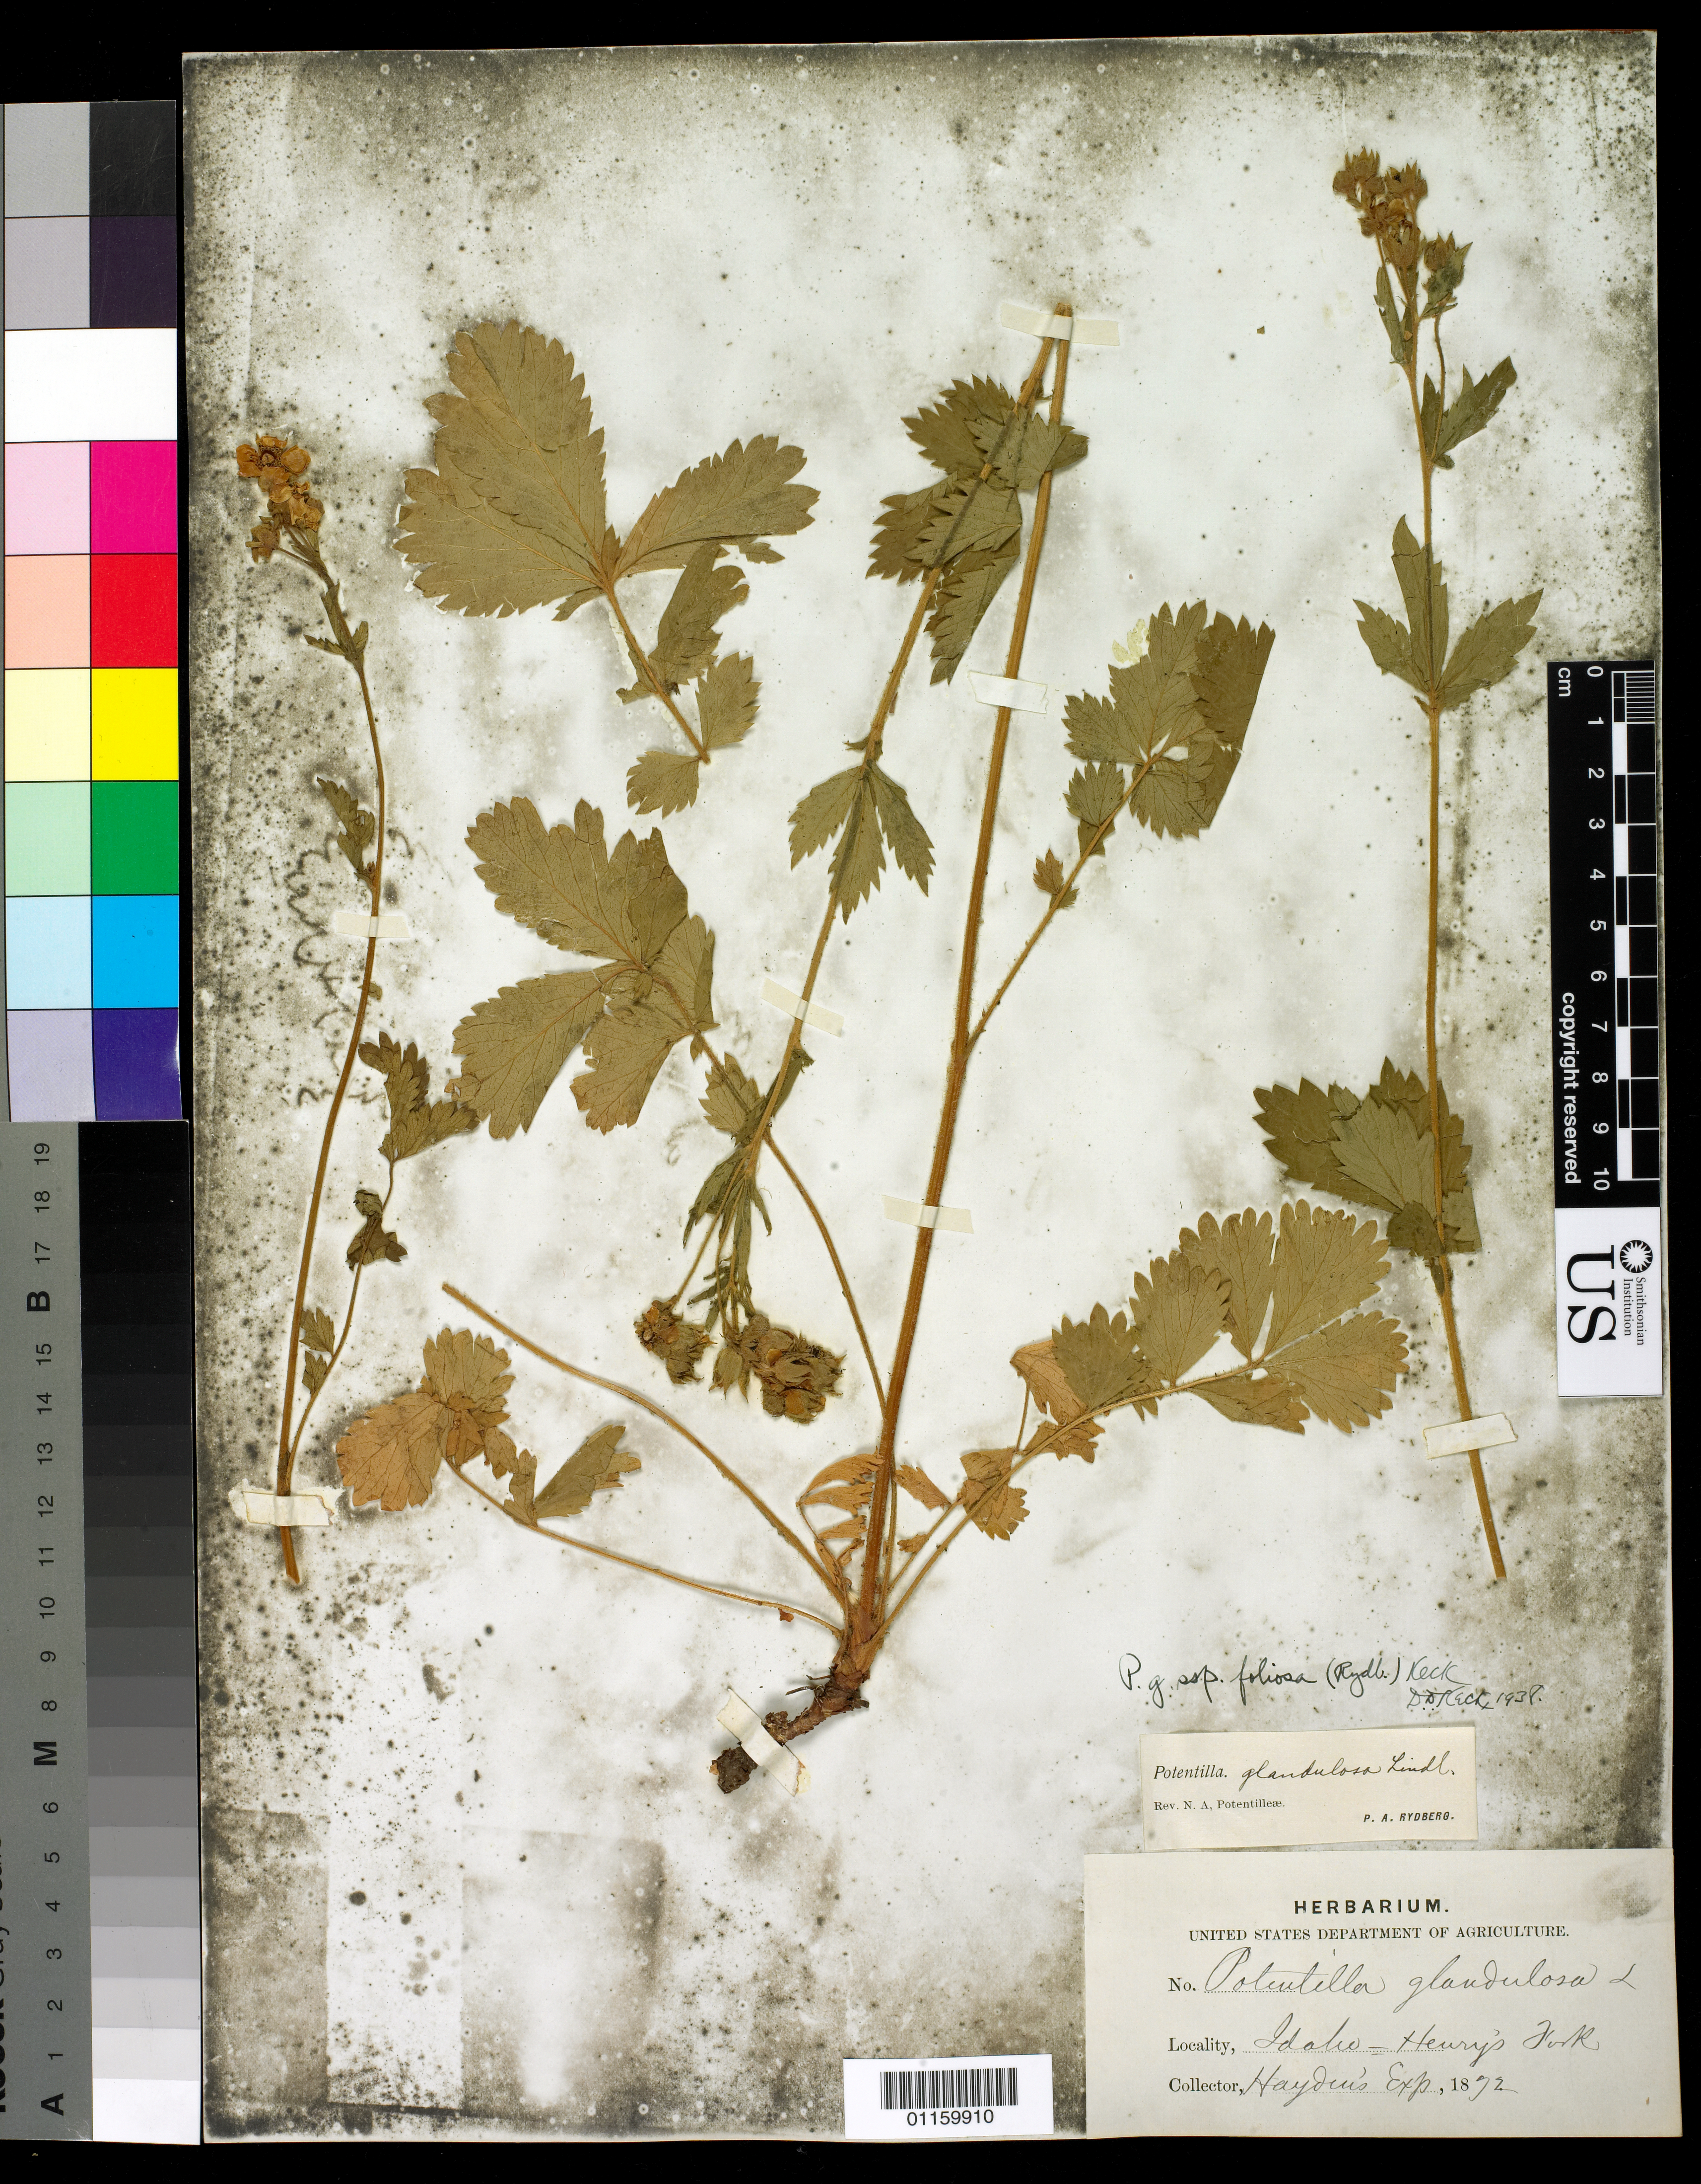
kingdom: Plantae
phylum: Tracheophyta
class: Magnoliopsida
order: Rosales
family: Rosaceae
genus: Drymocallis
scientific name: Drymocallis foliosa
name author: Rydb.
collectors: -- Hayden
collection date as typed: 1872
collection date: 1872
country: United States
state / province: Idaho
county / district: Madison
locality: Henrys Fork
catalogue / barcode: US 1